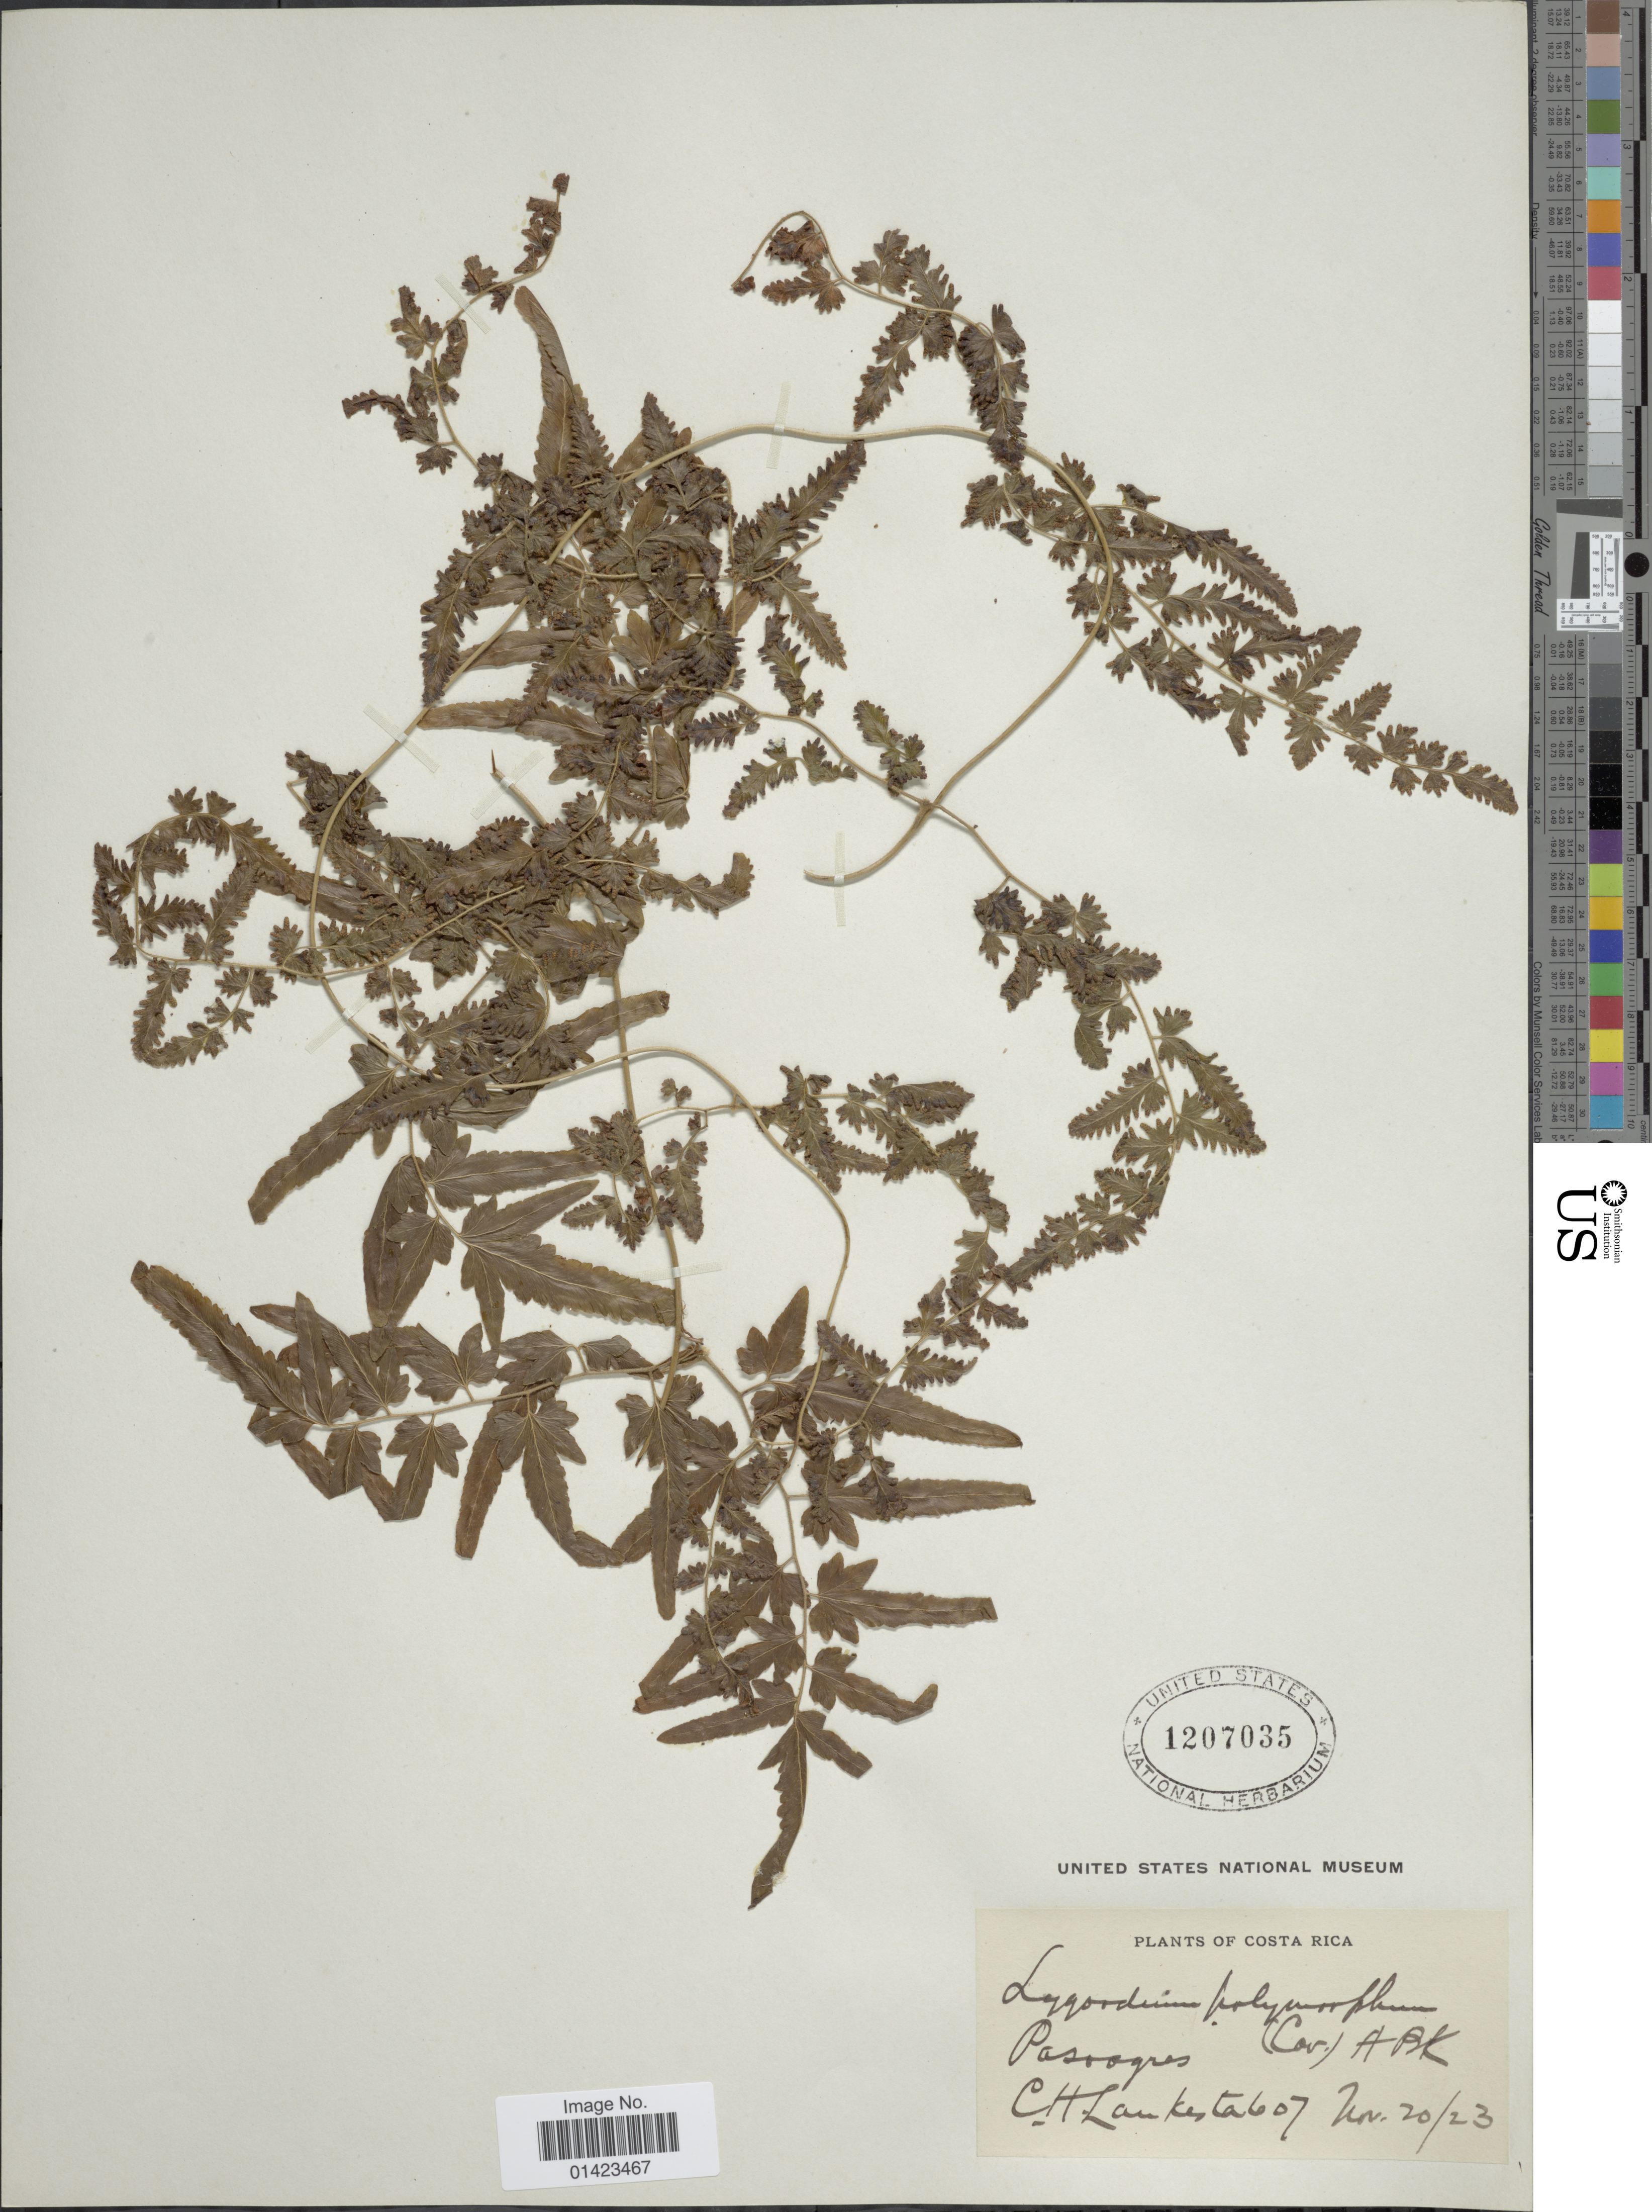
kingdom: Plantae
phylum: Tracheophyta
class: Polypodiopsida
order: Schizaeales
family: Lygodiaceae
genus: Lygodium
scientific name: Lygodium venustum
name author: Sw.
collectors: C. H. Lankester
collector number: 607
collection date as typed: Transcribed d/m/y: 20/11/23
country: Costa Rica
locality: Pasoagres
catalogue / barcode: US 1207035